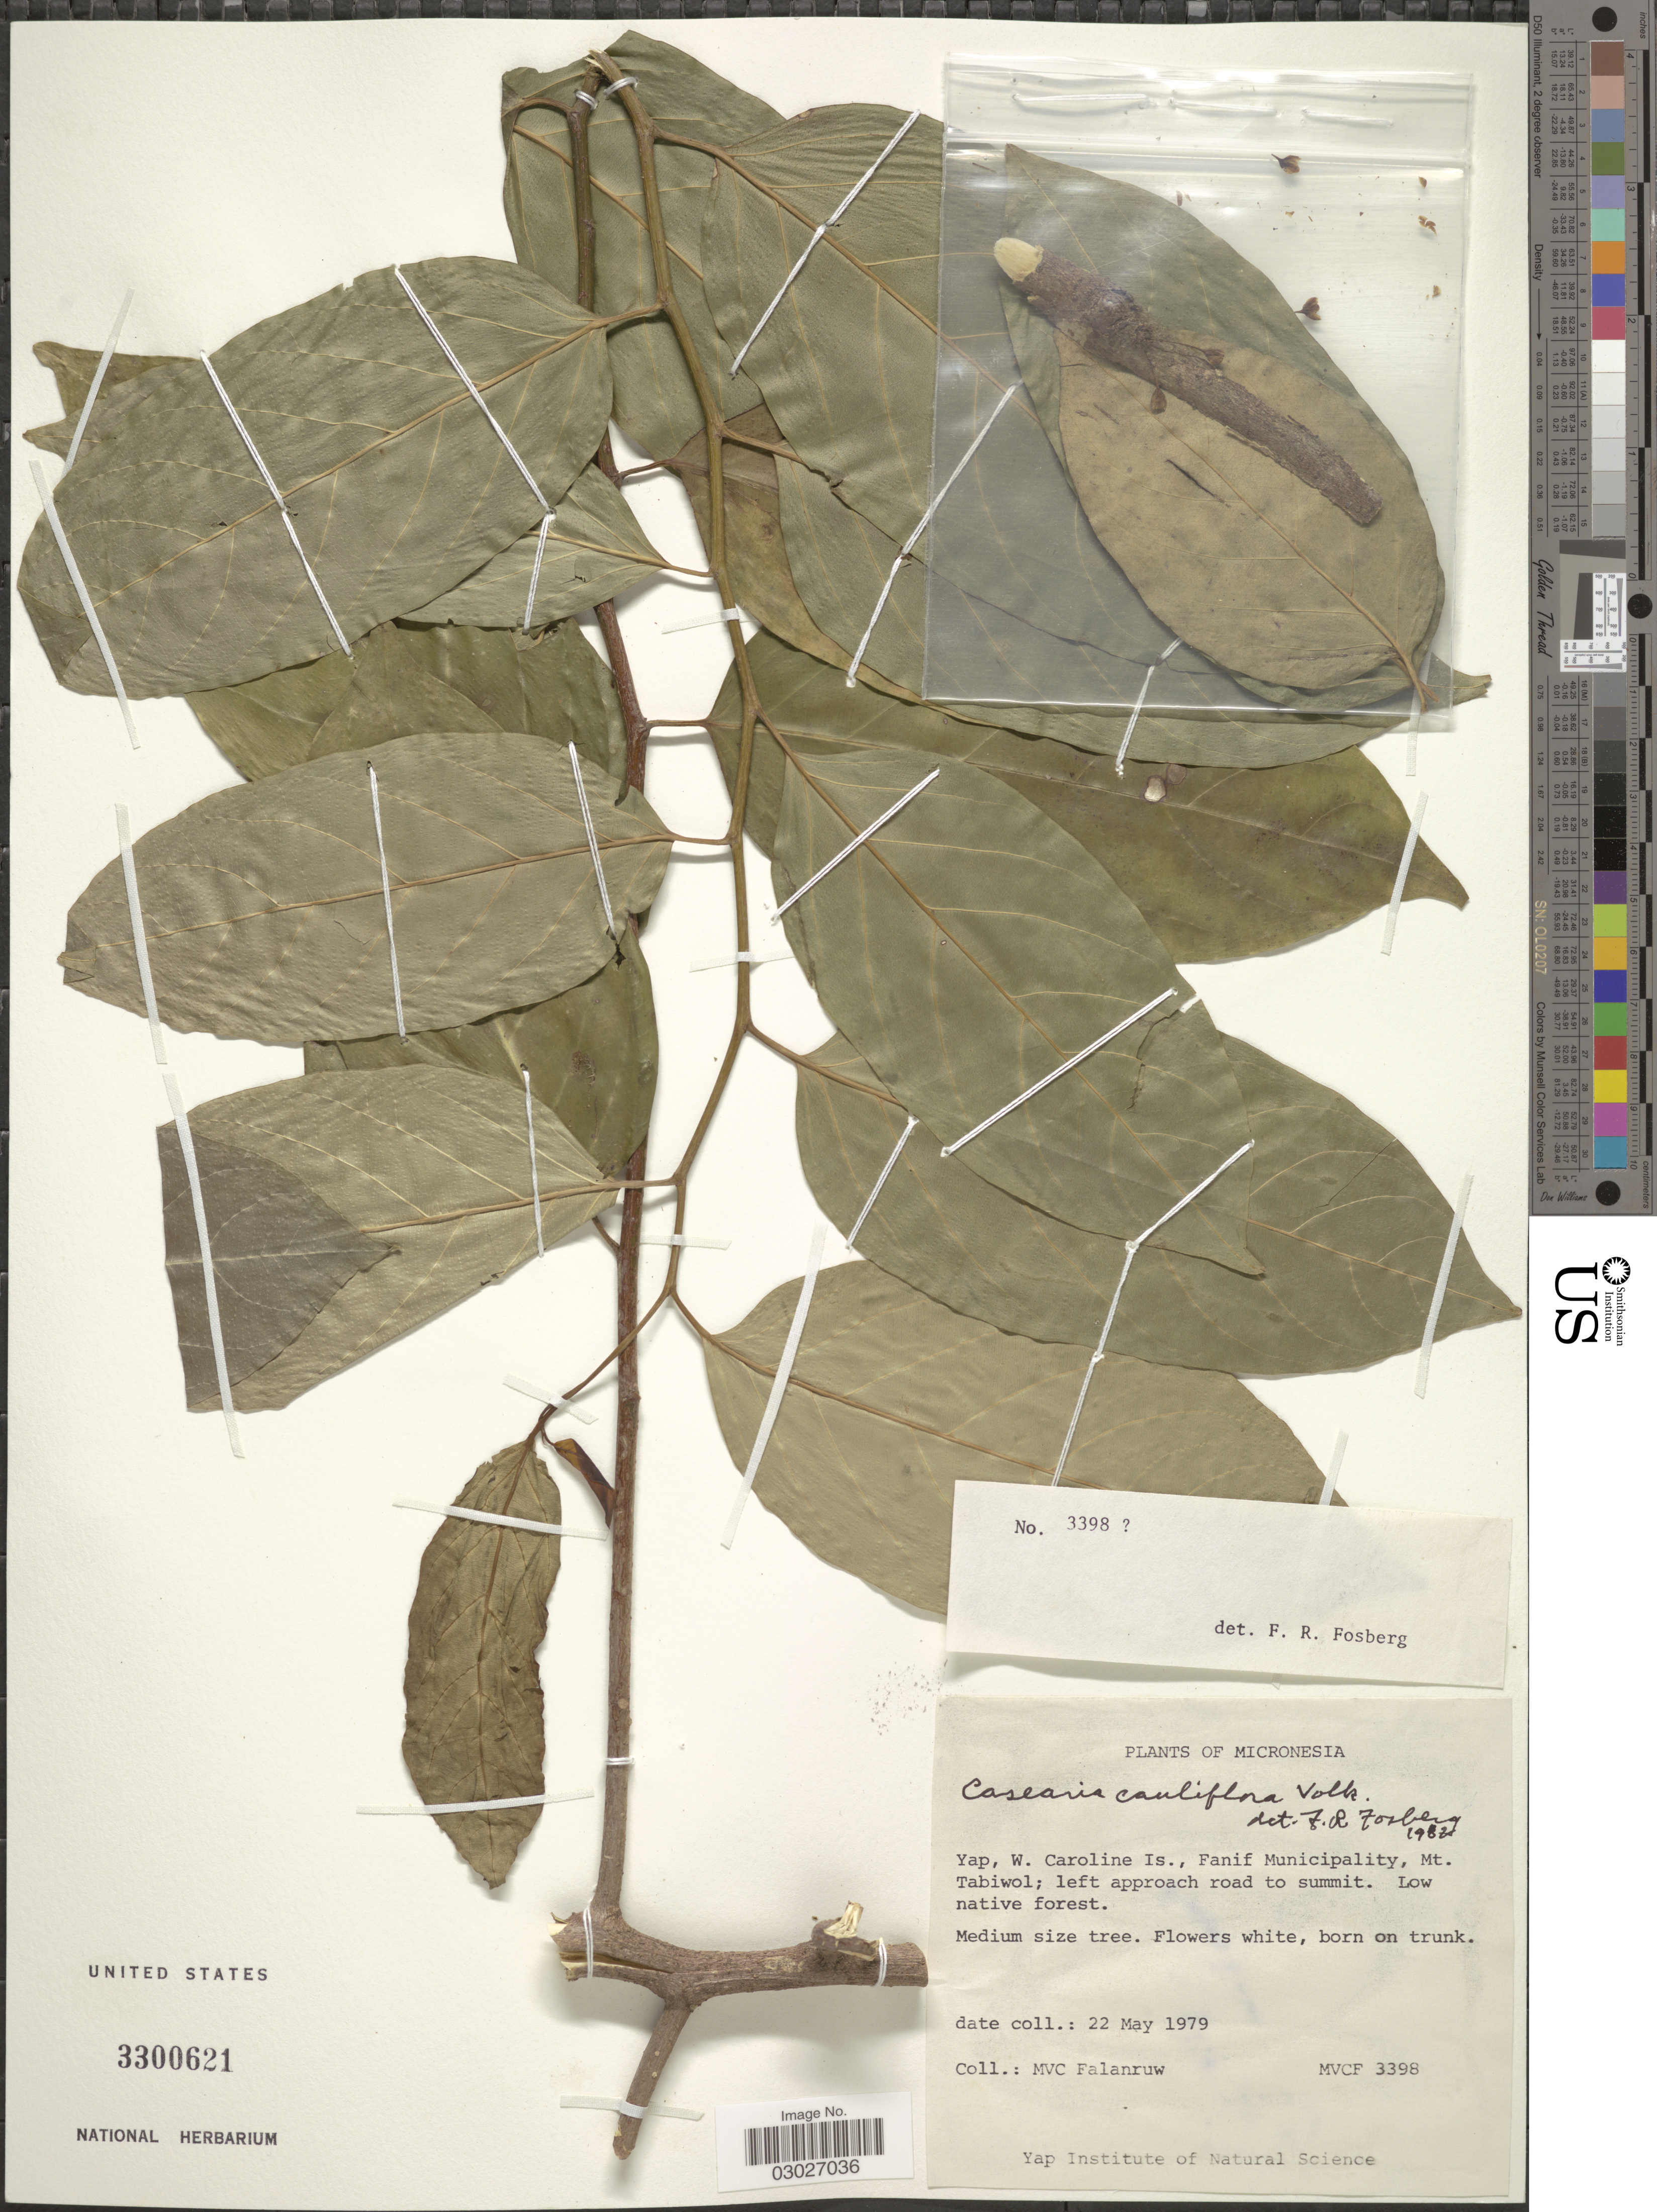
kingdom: Plantae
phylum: Tracheophyta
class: Magnoliopsida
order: Malpighiales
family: Salicaceae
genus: Casearia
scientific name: Casearia cauliflora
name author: Volkens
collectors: M. V. Falanruw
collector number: MVCF3398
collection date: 1979-05-22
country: Micronesia, Federated States of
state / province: Yap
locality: W. Caroline Is., Fanif Municipality, Mt. Tabiwol; left approach road to summit.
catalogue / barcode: US 3300621